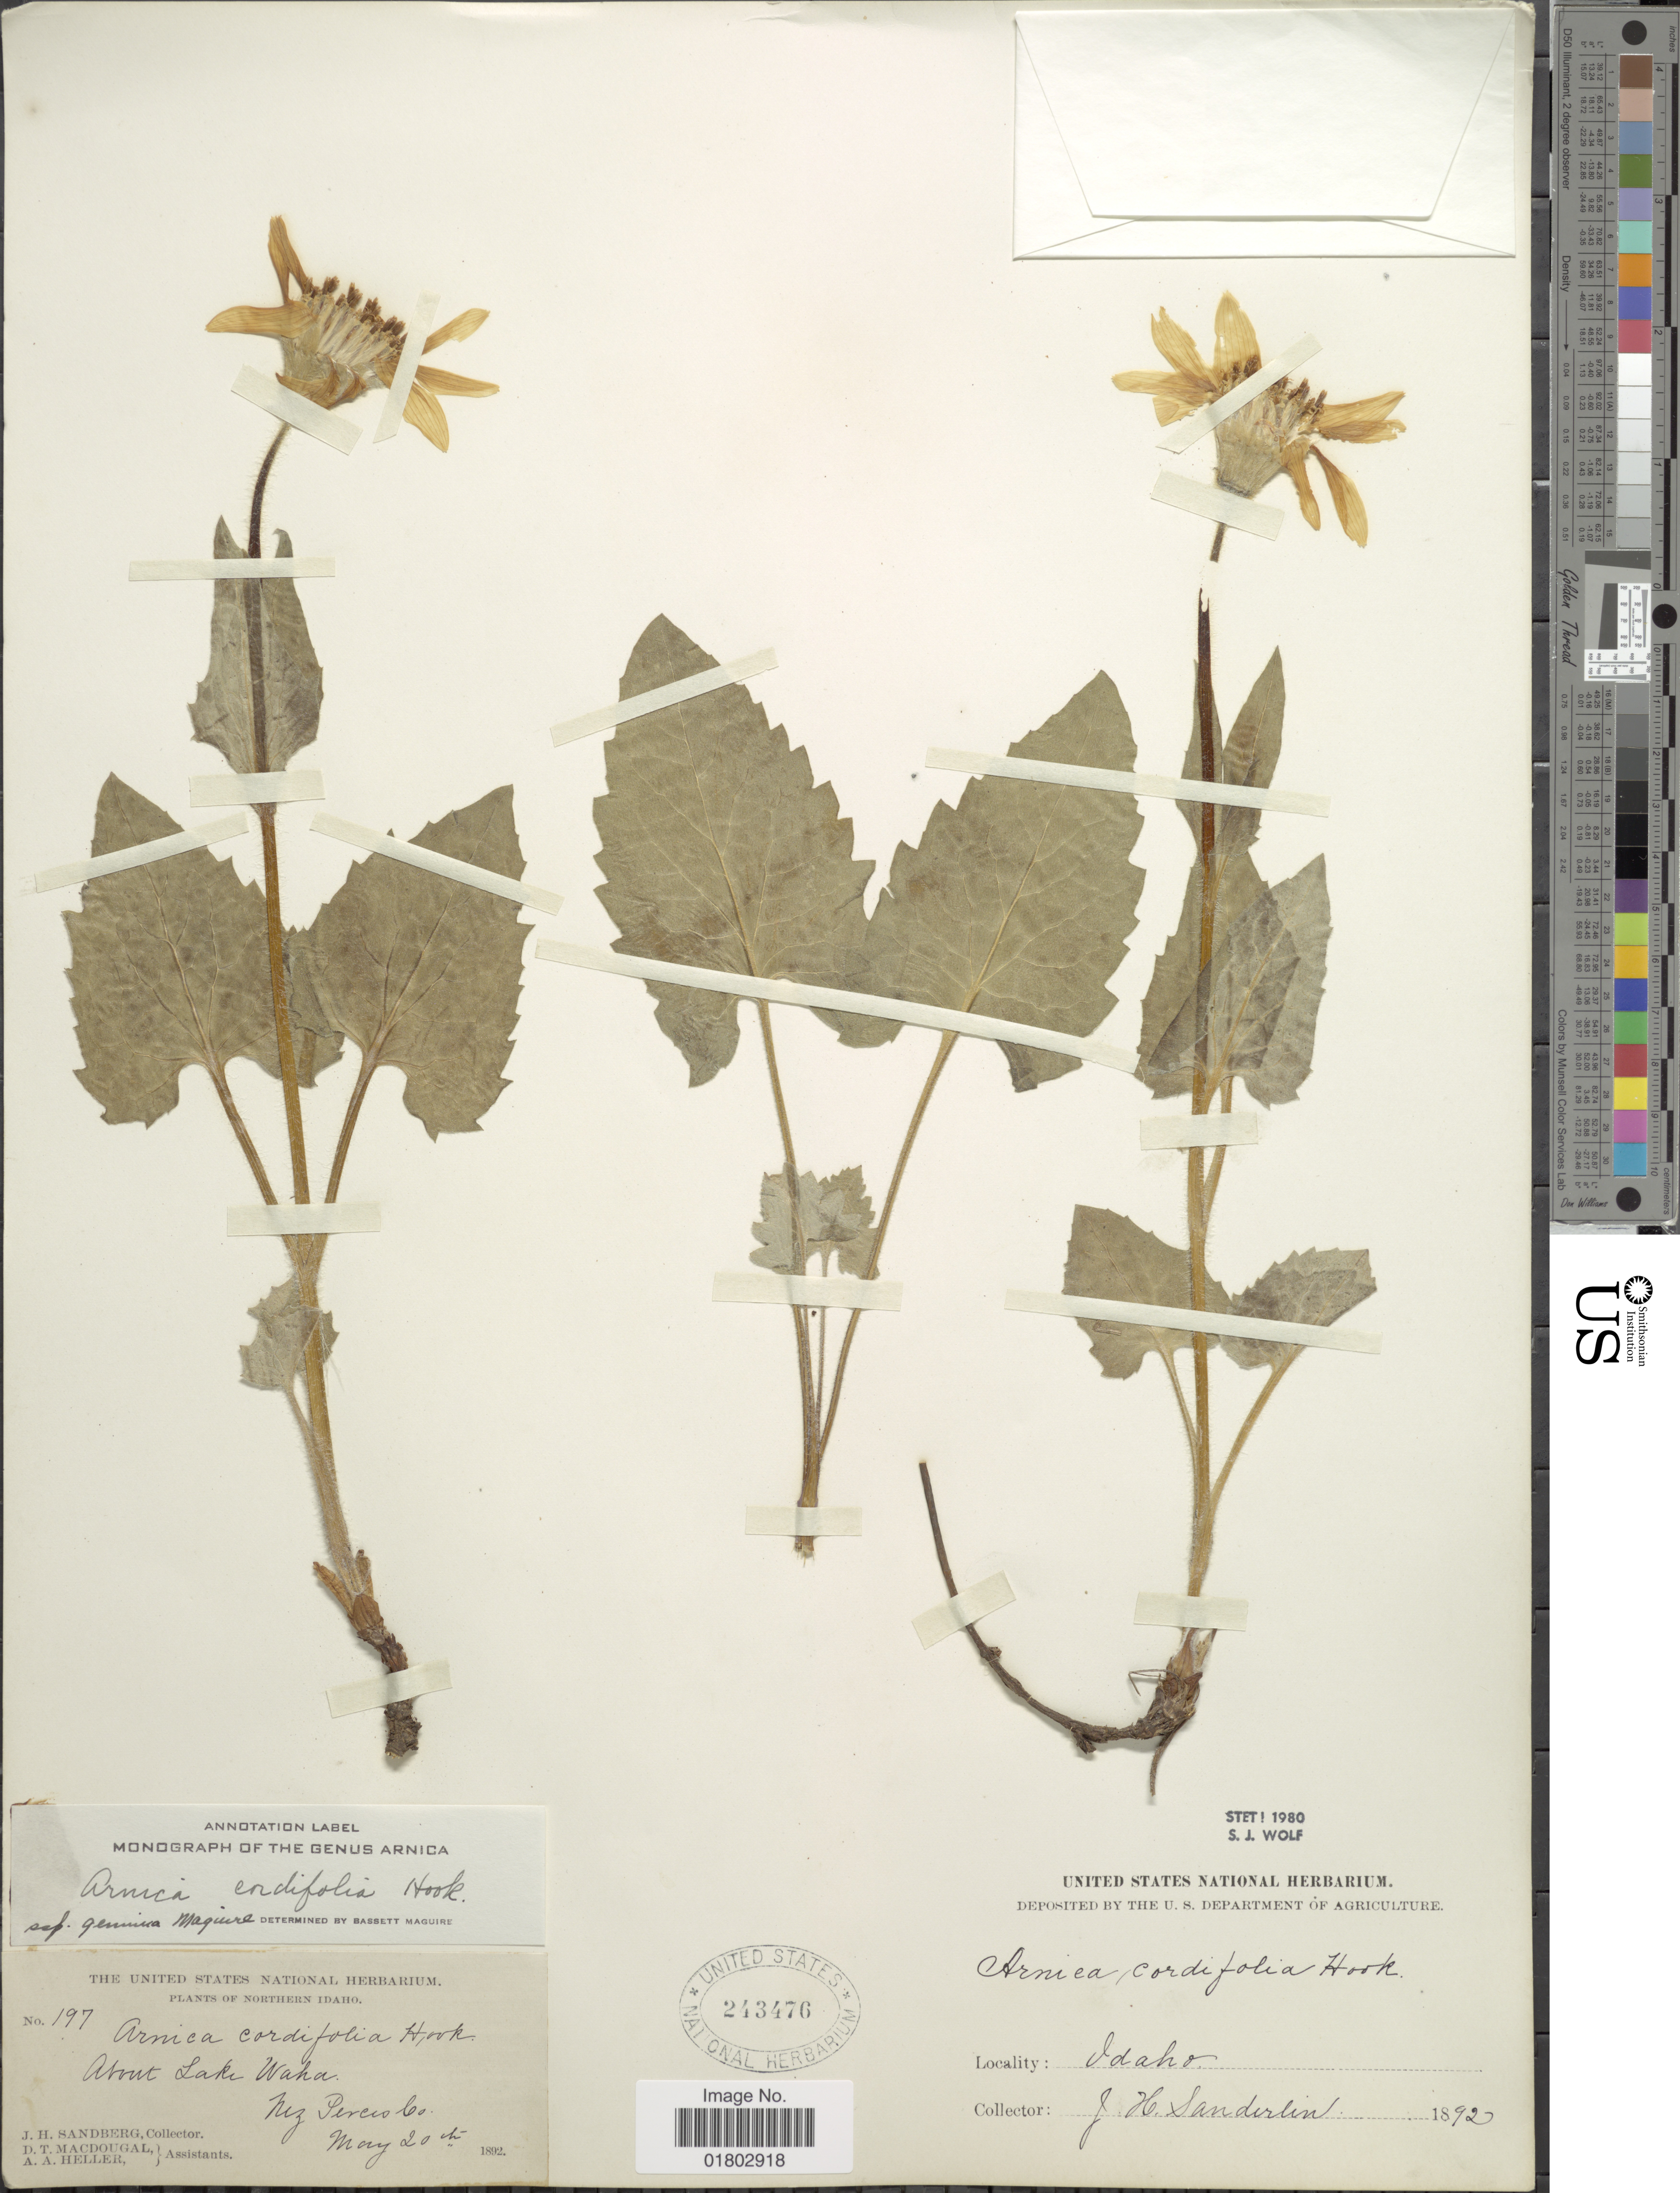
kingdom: Plantae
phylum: Tracheophyta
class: Magnoliopsida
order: Asterales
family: Asteraceae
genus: Arnica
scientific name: Arnica cordifolia subsp. genuina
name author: Maguire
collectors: J. H. Sandberg, D. T. MacDougal & A. A. Heller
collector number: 197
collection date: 1892-05-20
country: United States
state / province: Idaho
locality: Northern Idaho, About Lake Waha, Nez Perces Co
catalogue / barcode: US 243476